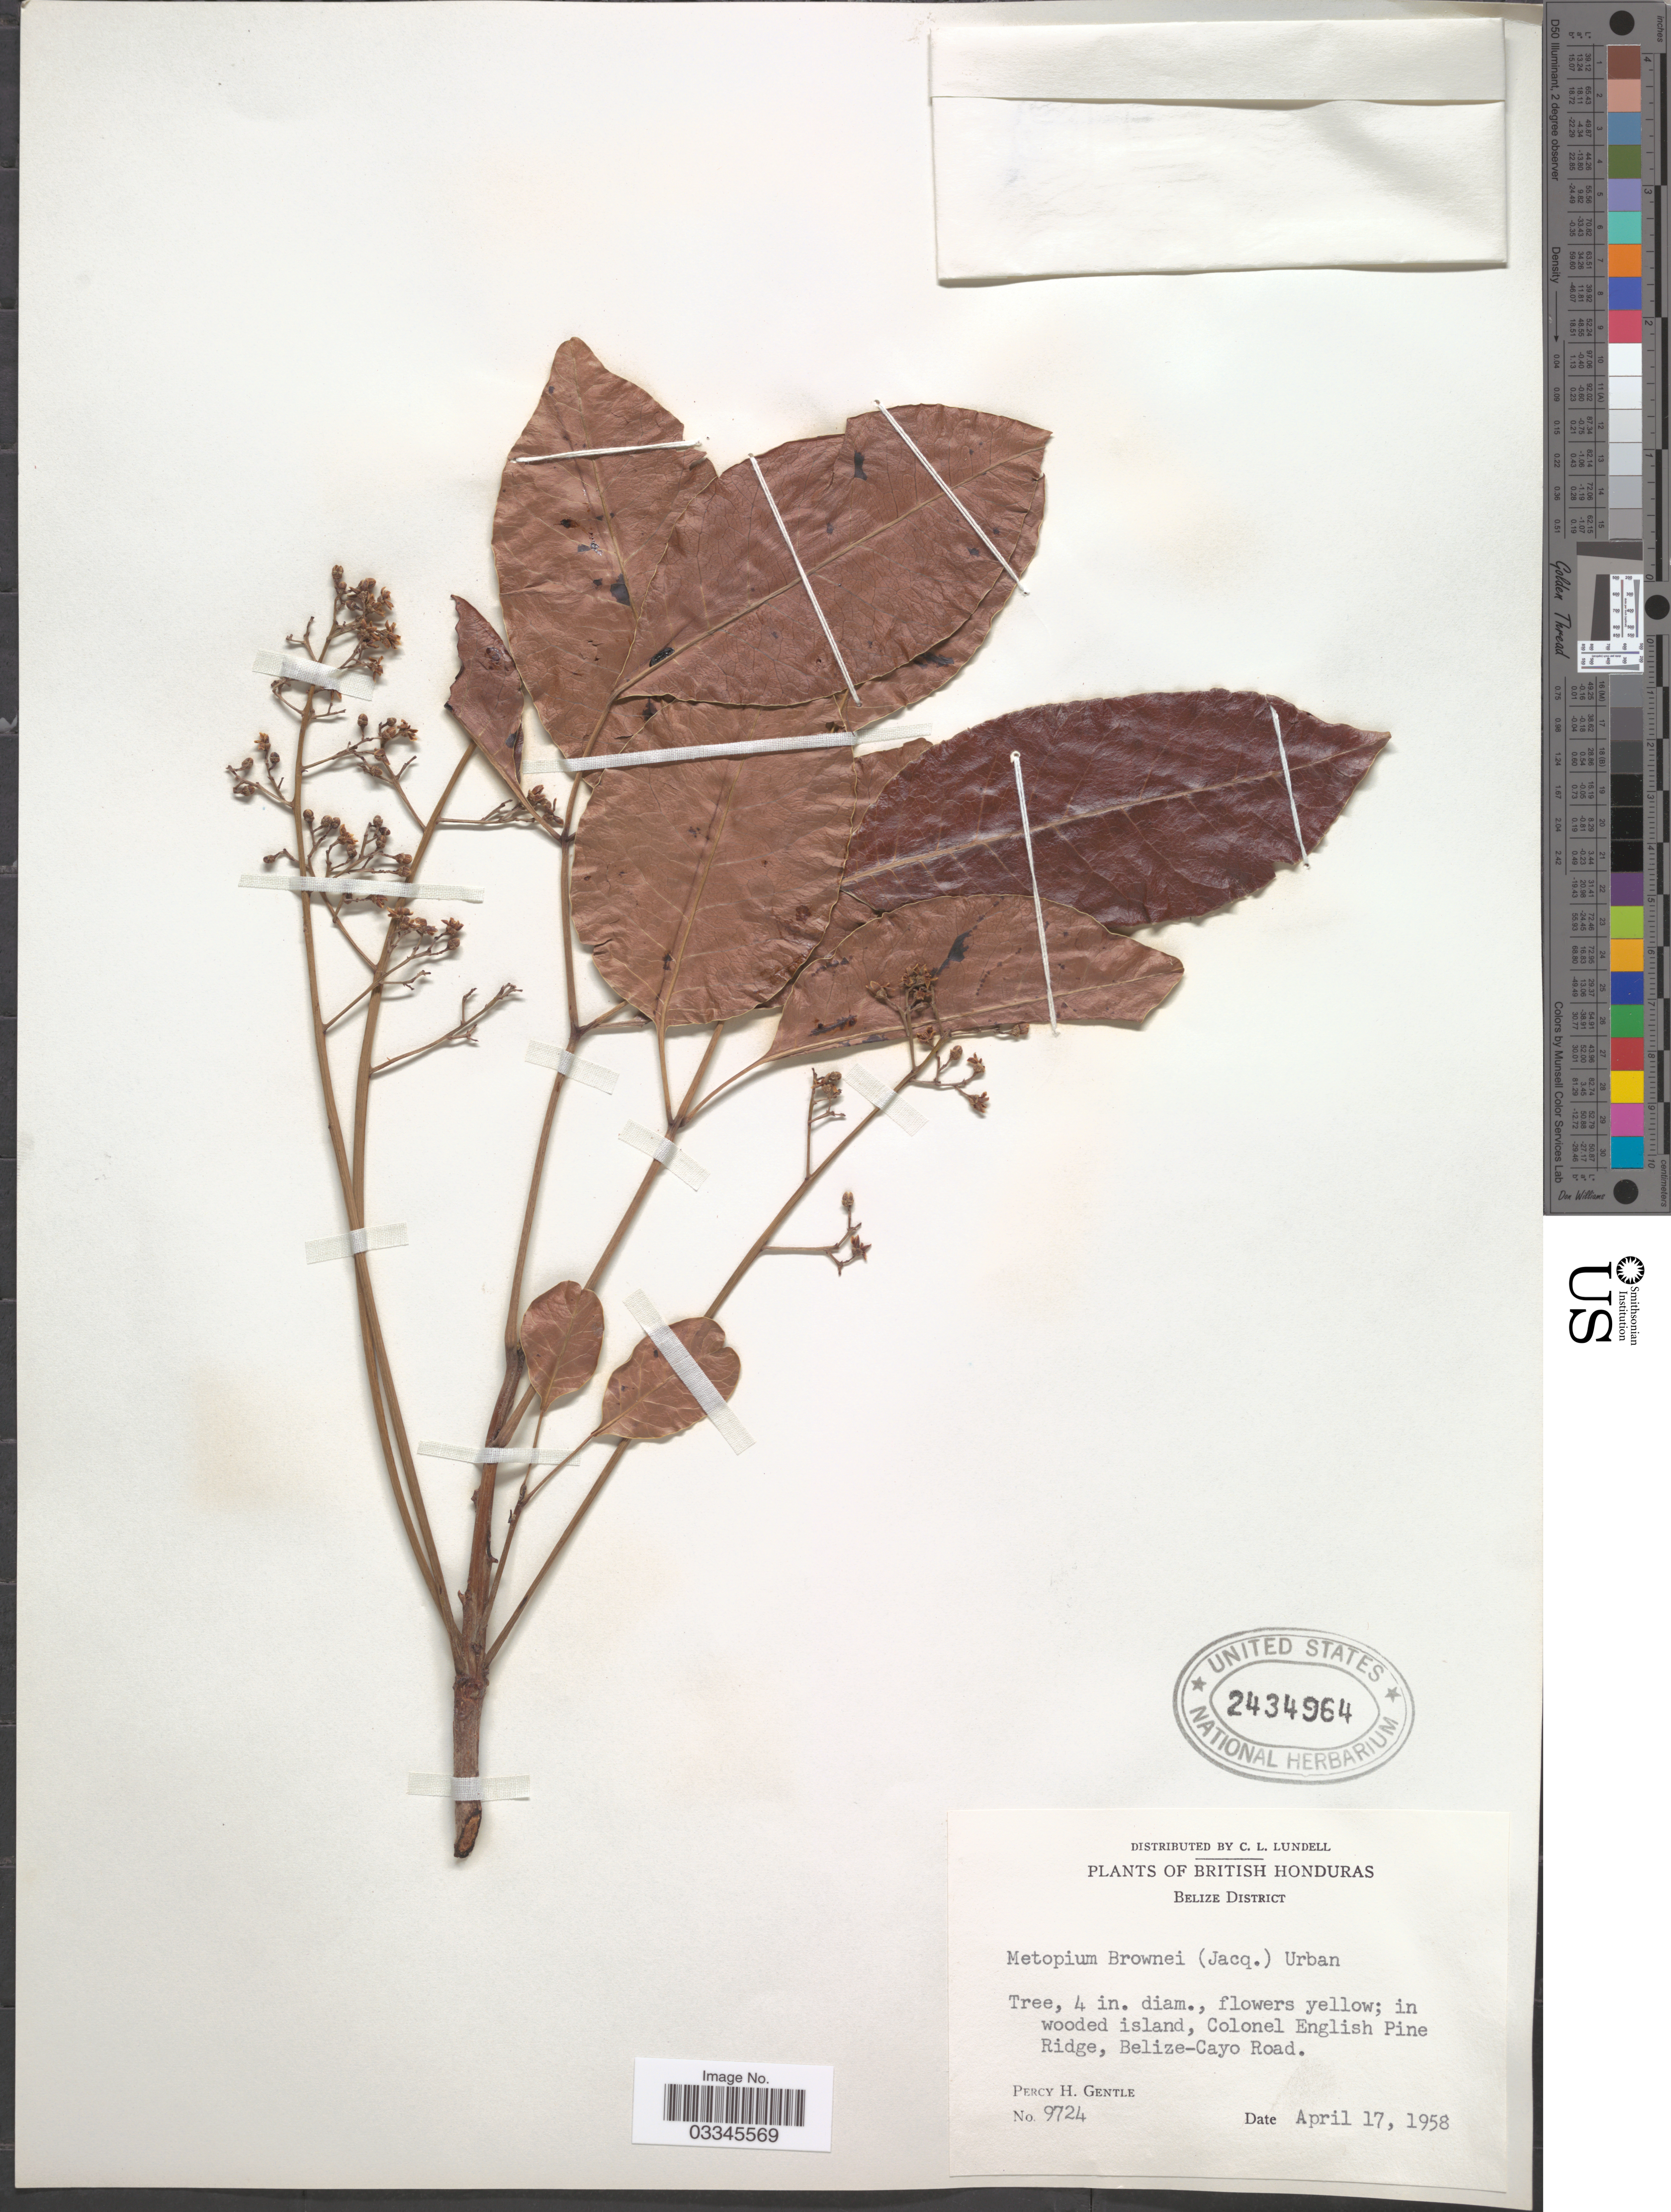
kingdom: Plantae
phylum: Tracheophyta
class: Magnoliopsida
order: Sapindales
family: Anacardiaceae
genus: Metopium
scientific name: Metopium brownei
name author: (Jacq.) Urb.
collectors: P. H. Gentle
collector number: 9724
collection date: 1958-04-17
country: Belize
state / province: Belize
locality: British Honduras. Belize District. In wooded island, Colonel English Pine Ridge, Belize-Cayo Road.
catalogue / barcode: US 2434964